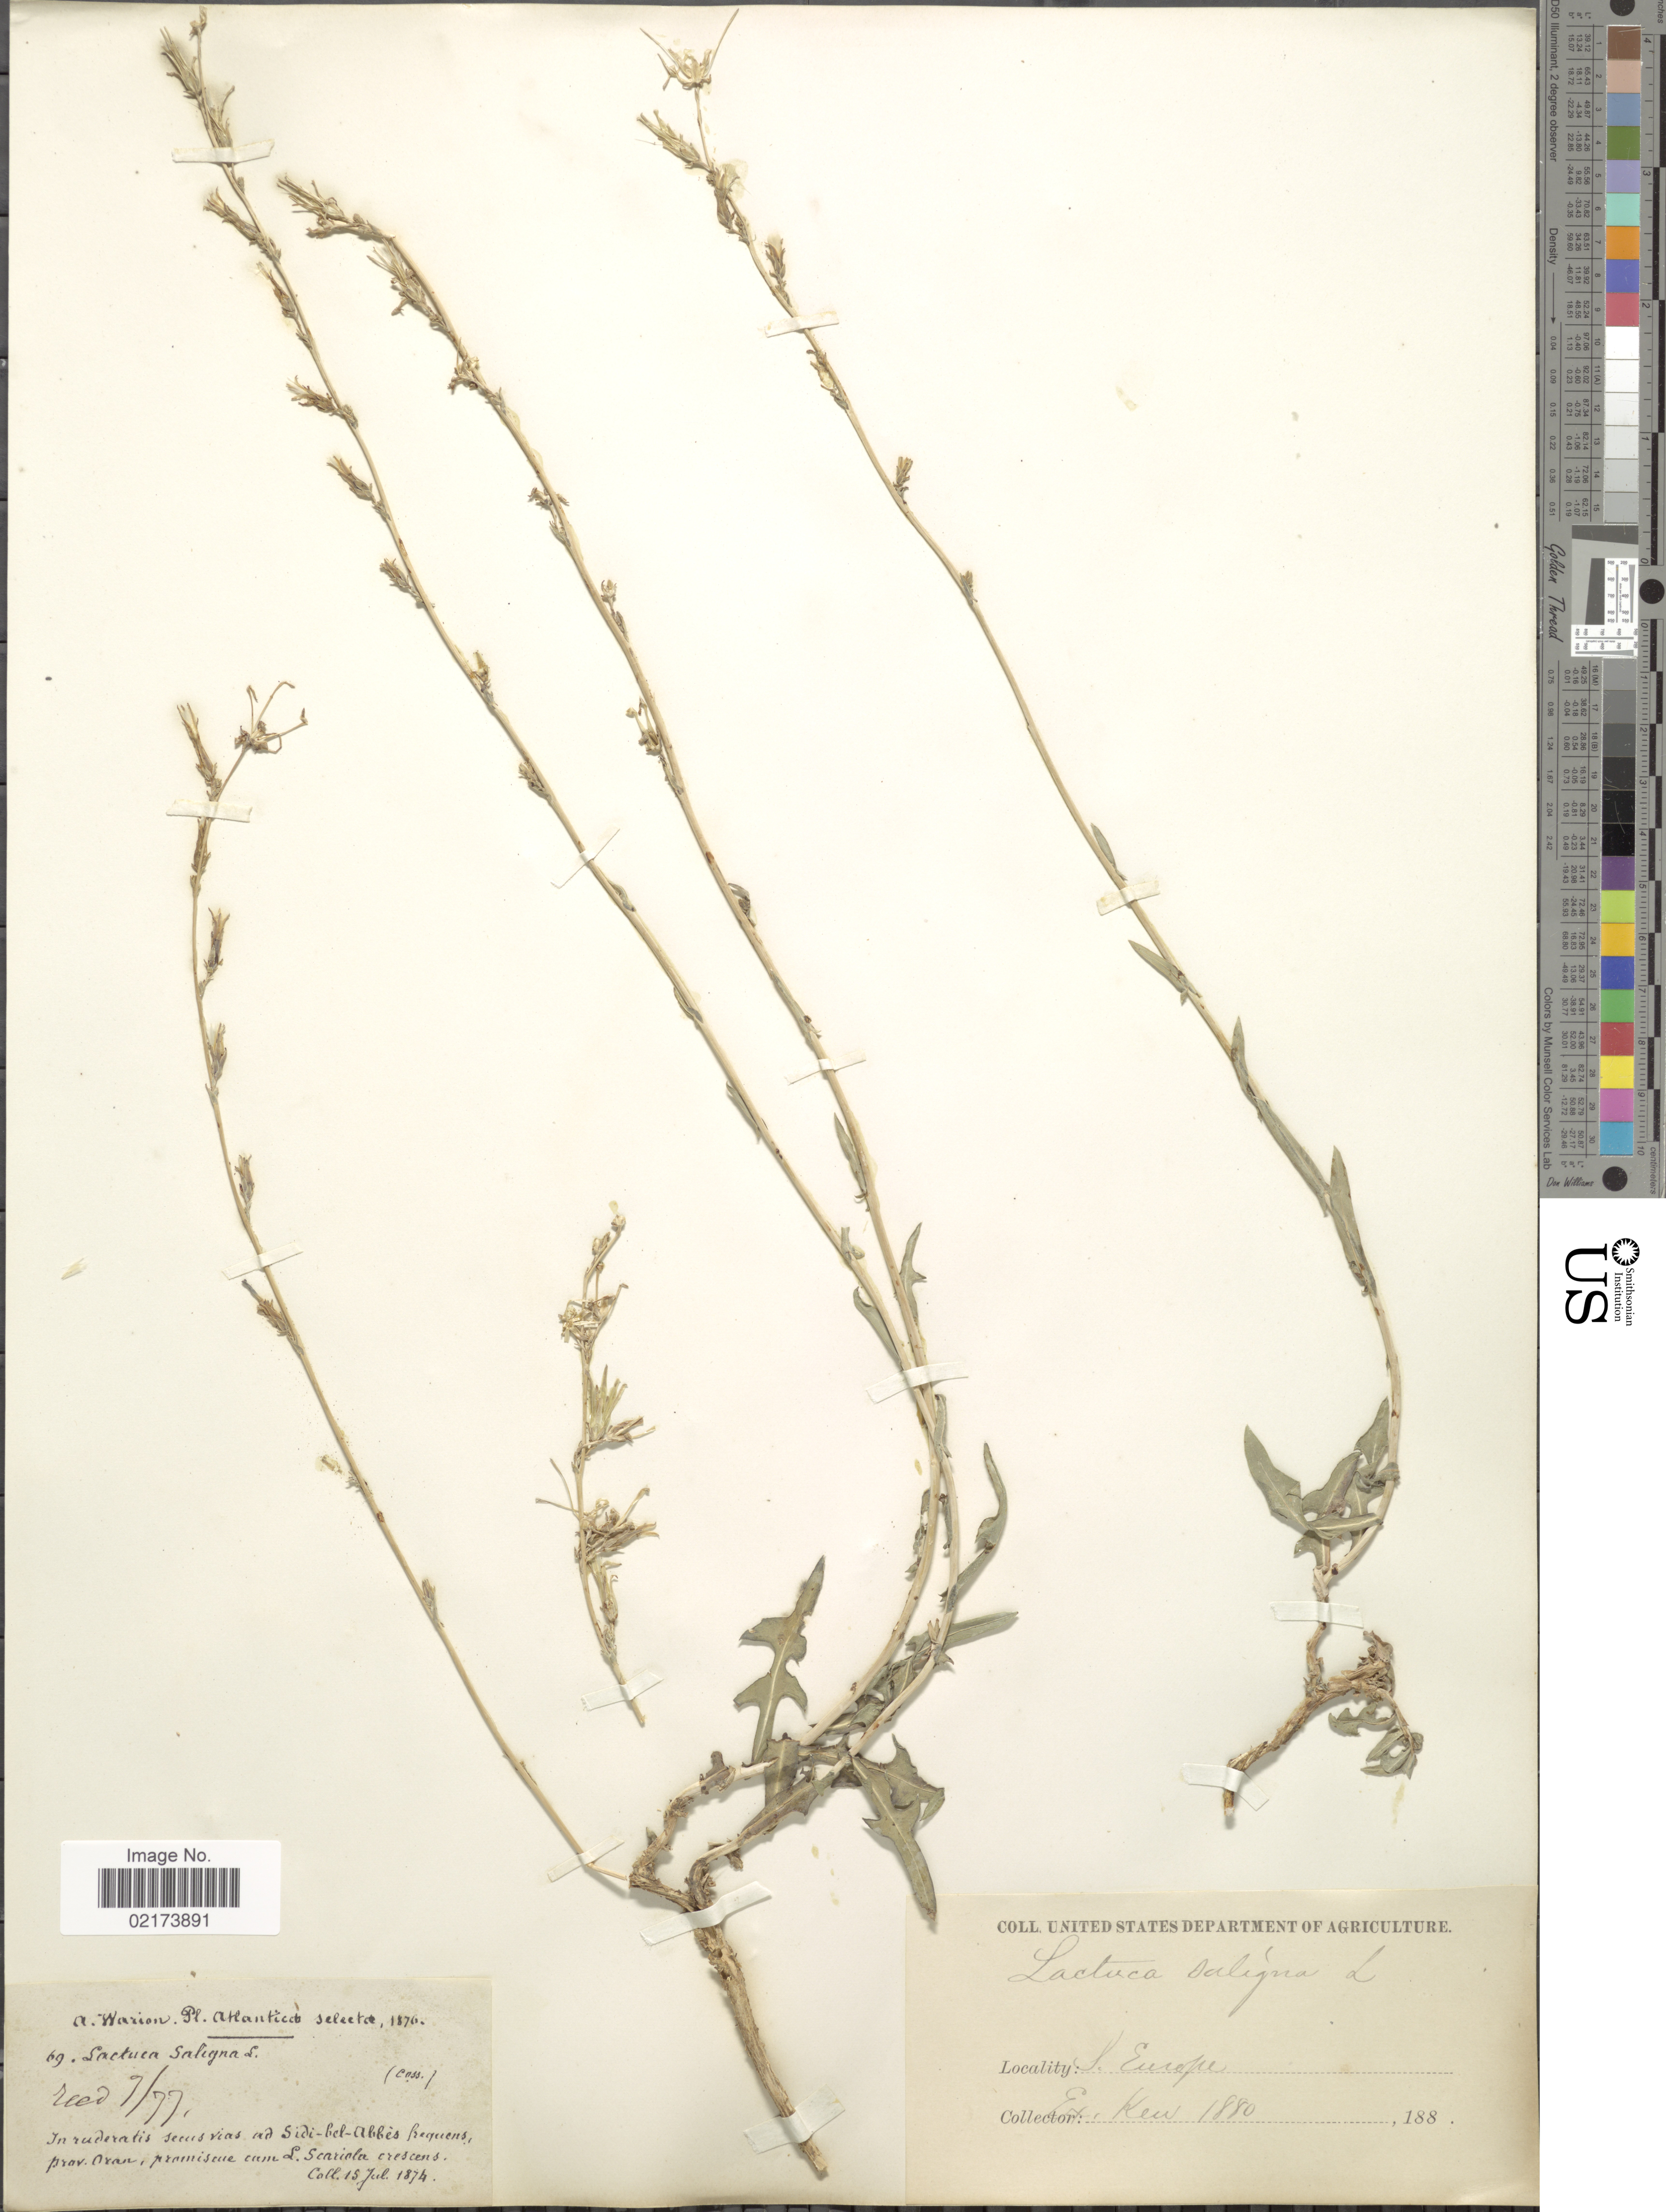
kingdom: Plantae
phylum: Tracheophyta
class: Magnoliopsida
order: Asterales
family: Asteraceae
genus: Lactuca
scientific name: Lactuca saligna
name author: L.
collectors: A. Warion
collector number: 69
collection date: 1874-07-15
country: Algeria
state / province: Oran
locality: Atlanticca, ad Sidi-bel-abbes frequens, Prov. Oran, L. Scariola crescens